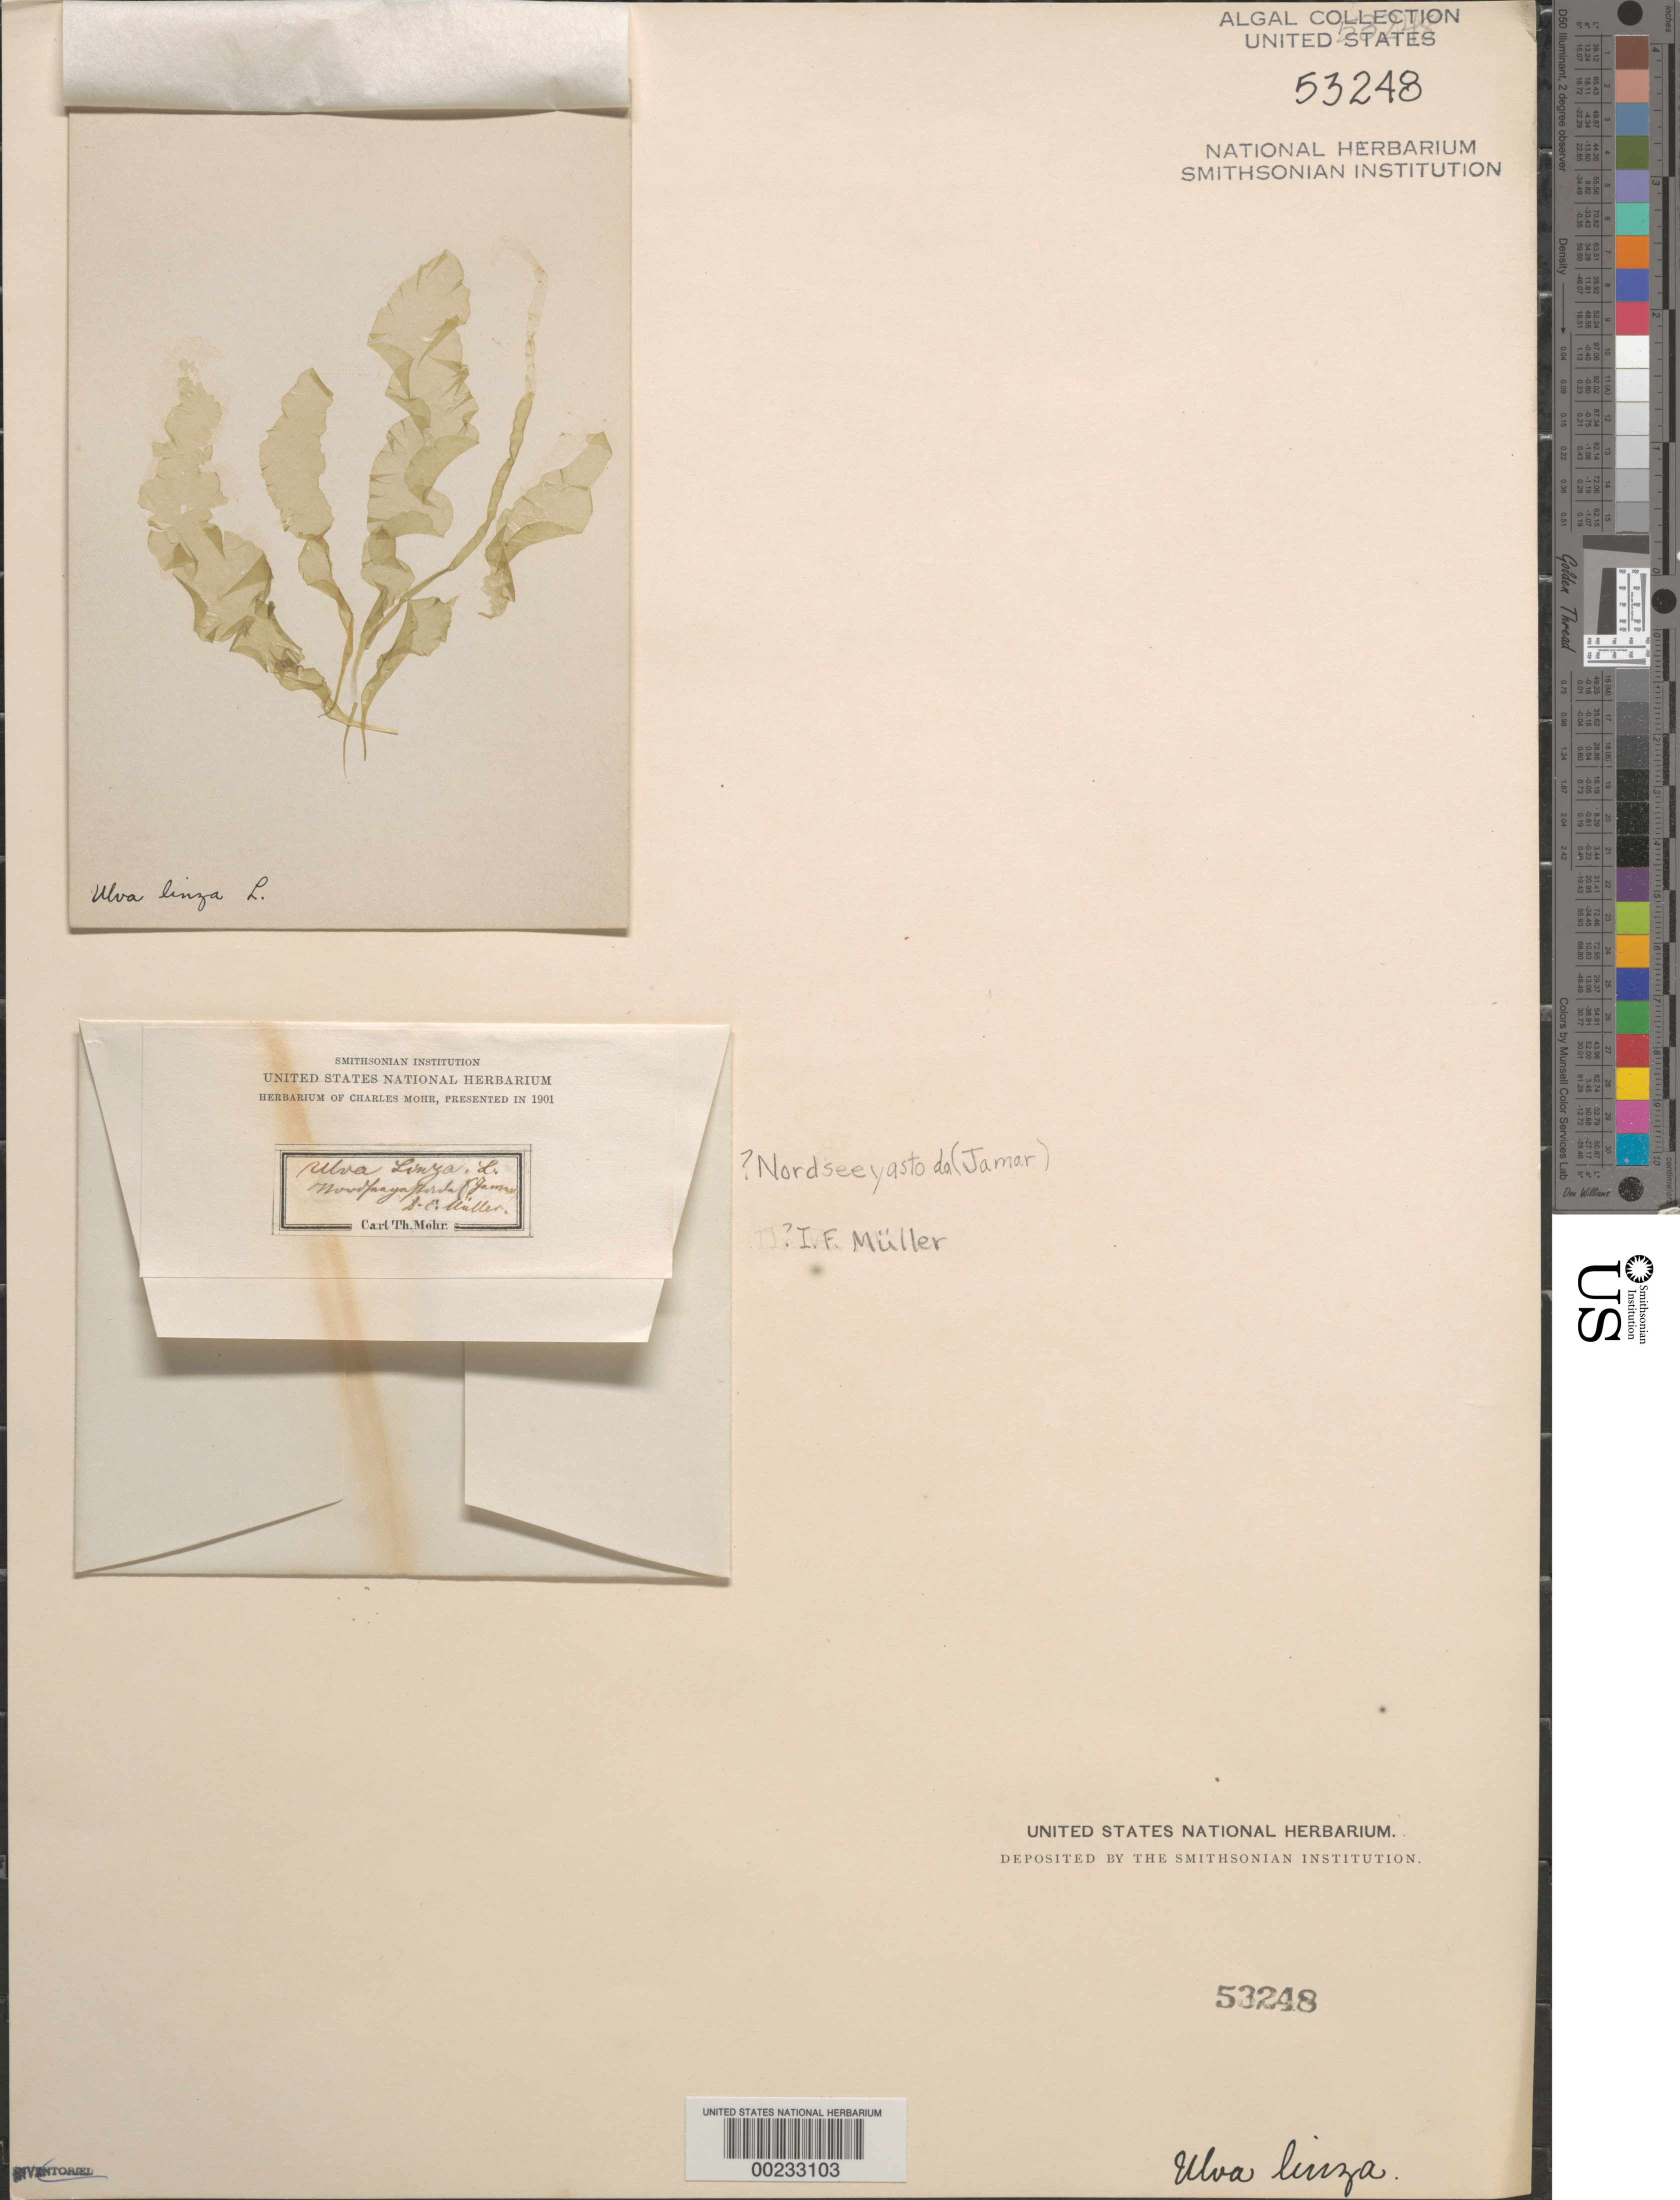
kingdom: Plantae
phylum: Chlorophyta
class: Ulvophyceae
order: Ulvales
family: Ulvaceae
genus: Ulva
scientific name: Ulva clathrata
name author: (Roth) C. Agardh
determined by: Algae name updating Project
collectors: I. Mueller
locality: Nordsee yastoda (jamar)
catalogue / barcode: US 53248